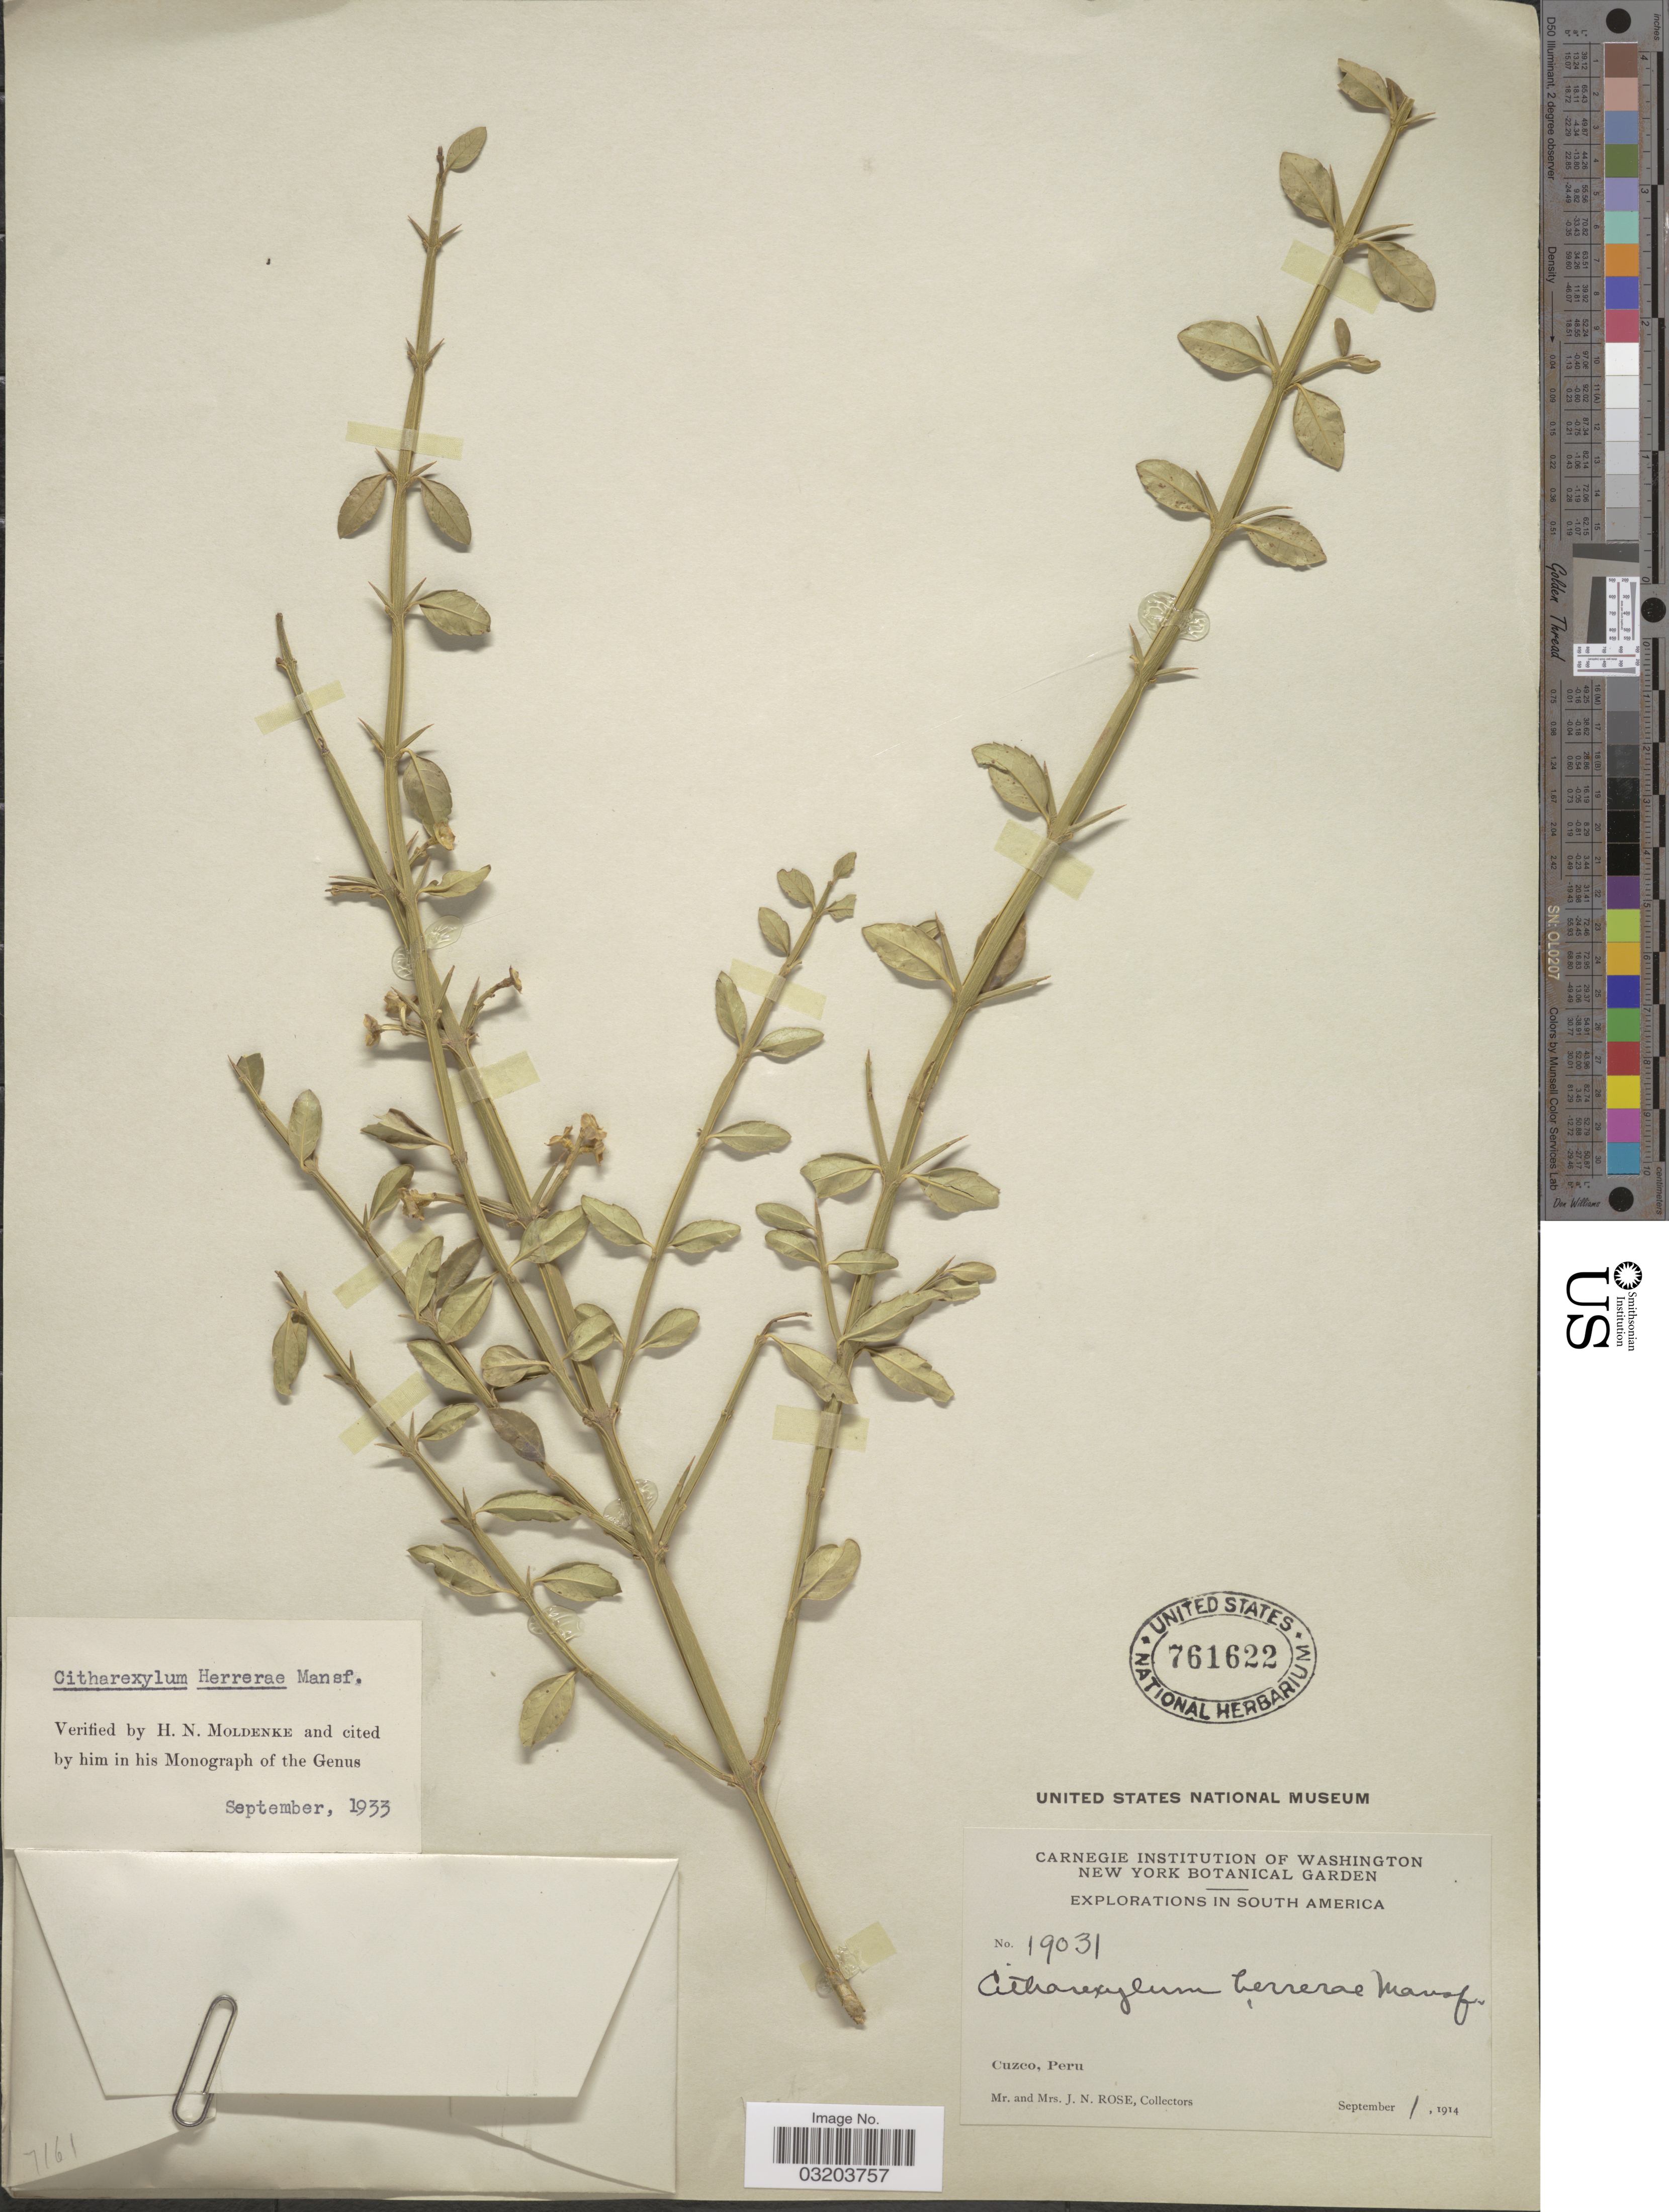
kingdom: Plantae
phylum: Tracheophyta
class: Magnoliopsida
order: Lamiales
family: Verbenaceae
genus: Citharexylum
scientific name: Citharexylum herrerae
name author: Mansf.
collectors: J. N. Rose & L. B. Rose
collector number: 19031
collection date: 1914-09-01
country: Peru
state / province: Cusco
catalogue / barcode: US 761622